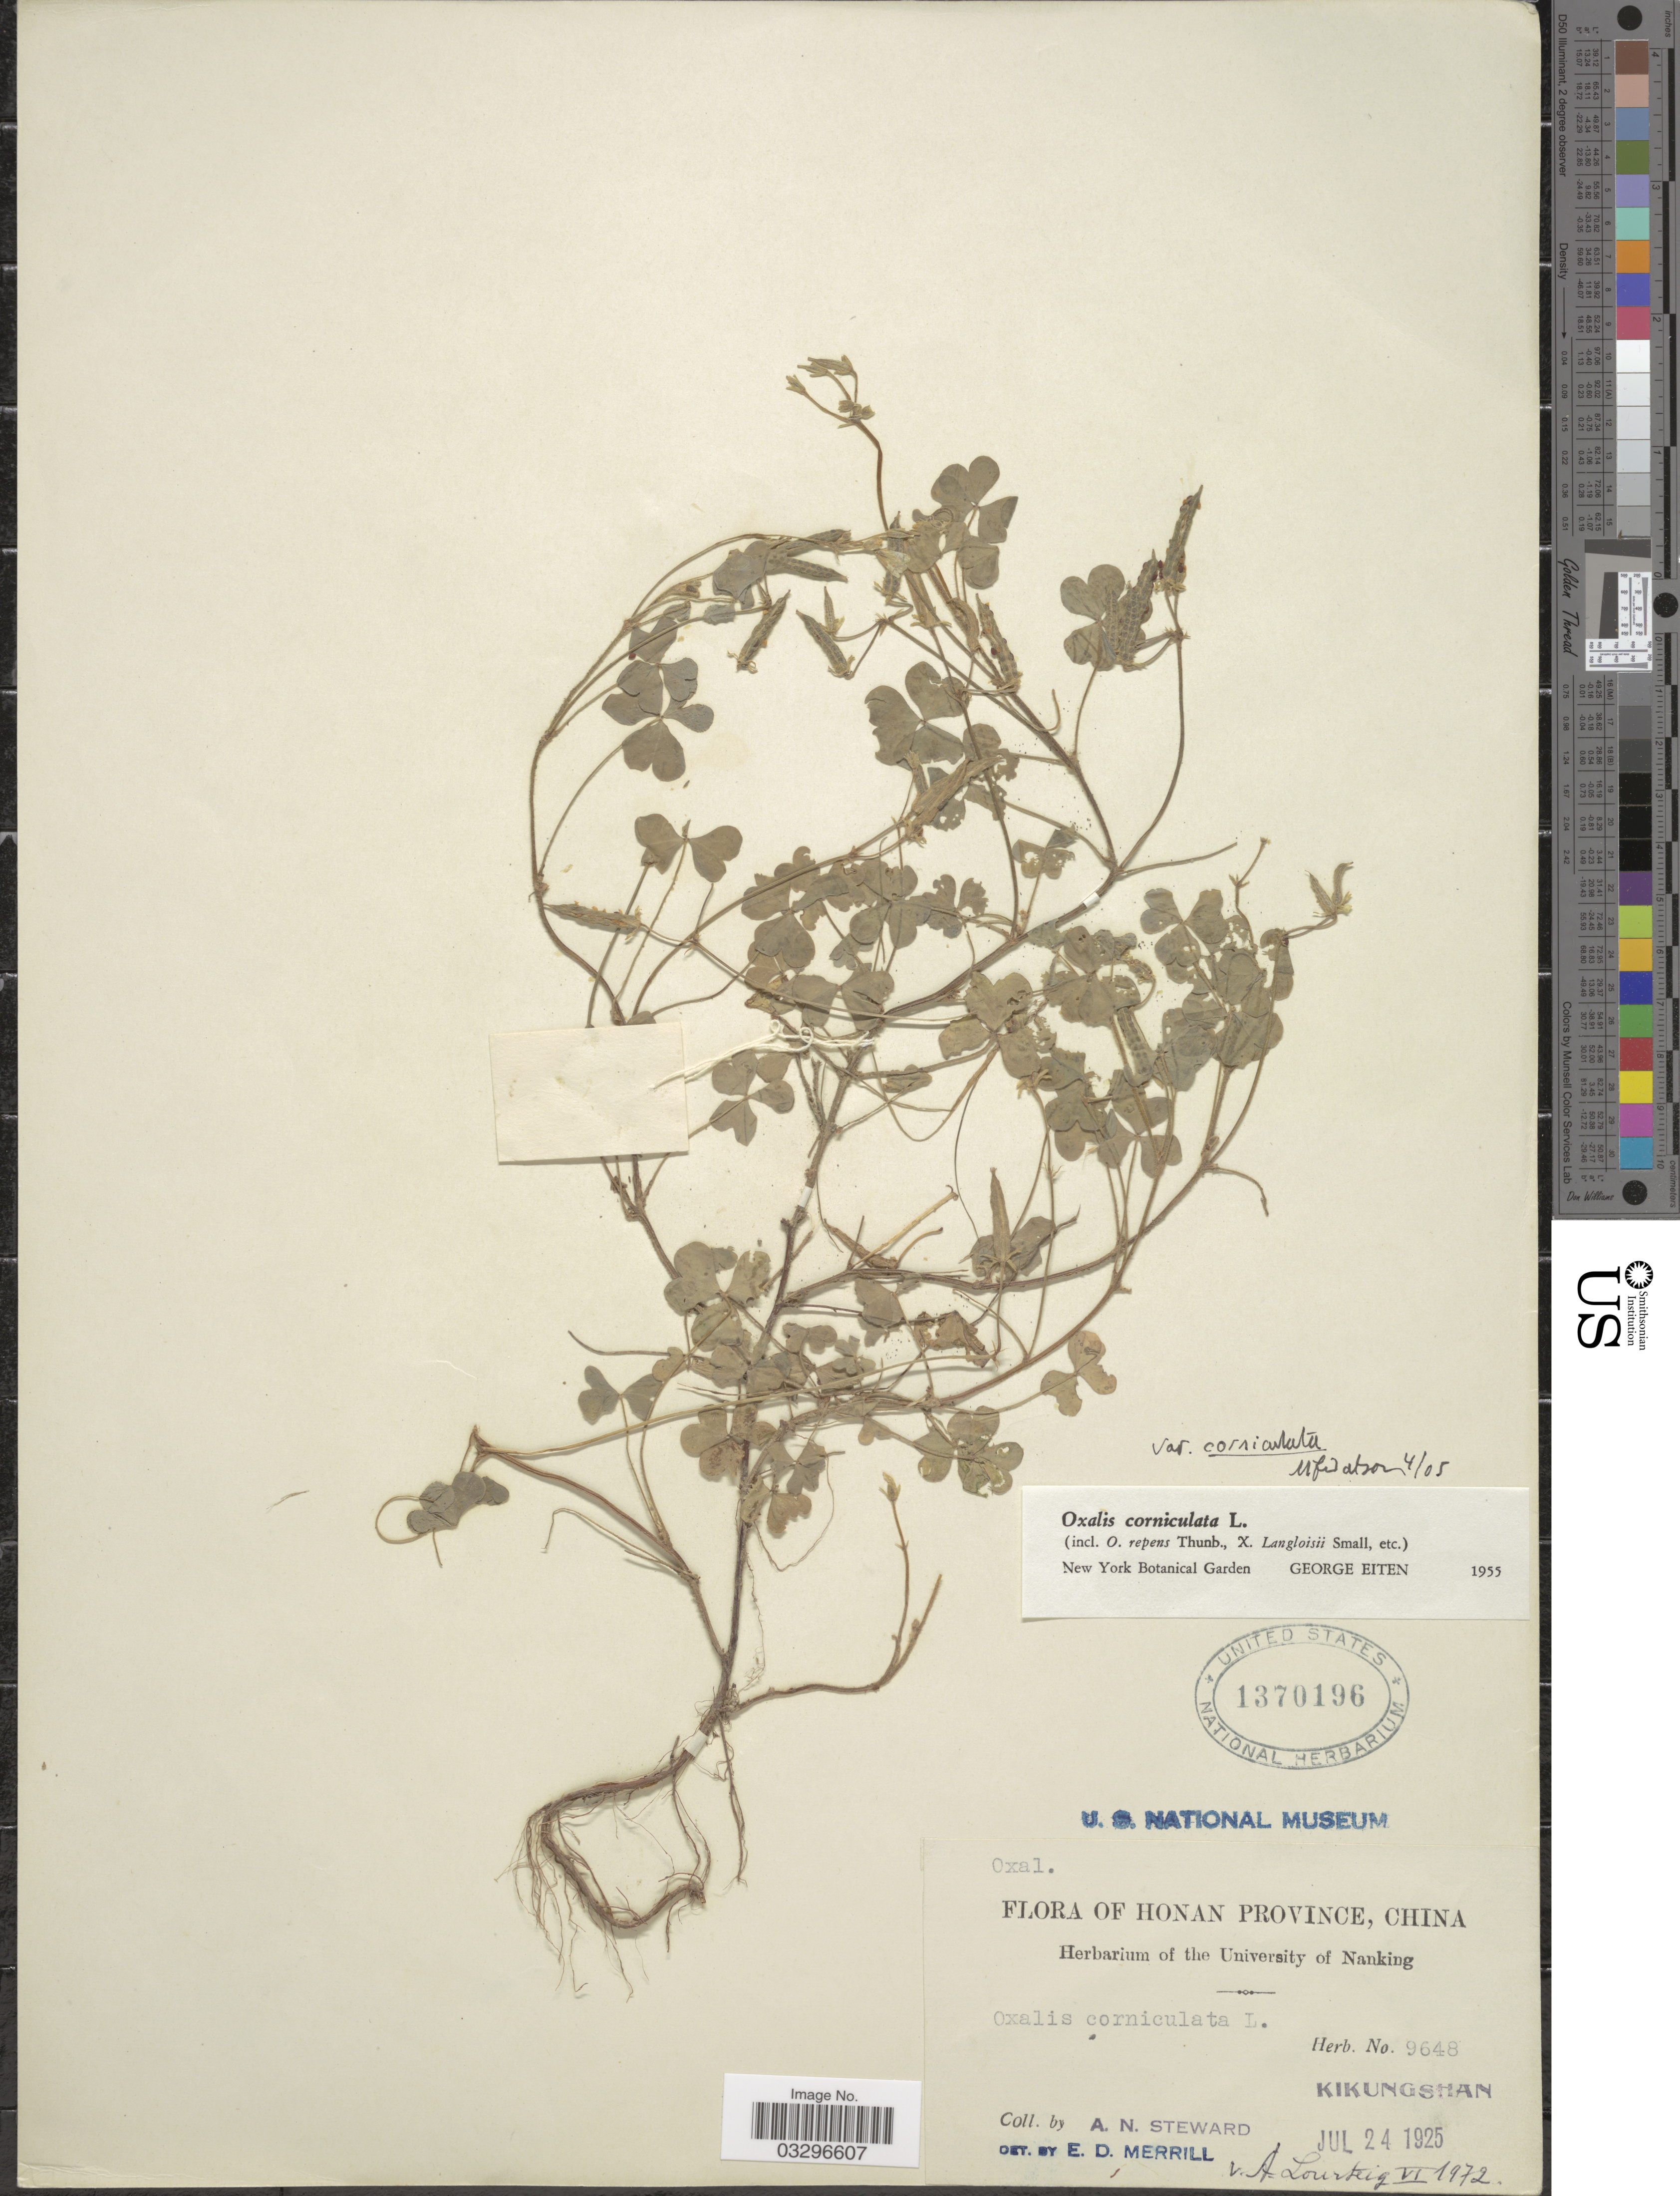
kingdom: Plantae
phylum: Tracheophyta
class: Magnoliopsida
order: Oxalidales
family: Oxalidaceae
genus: Oxalis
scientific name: Oxalis corniculata var. corniculata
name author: L.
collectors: A. N. Steward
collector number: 9648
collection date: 1925-07-24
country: China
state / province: Henan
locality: Honan Province, Kikungshan.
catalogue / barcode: US 1370196